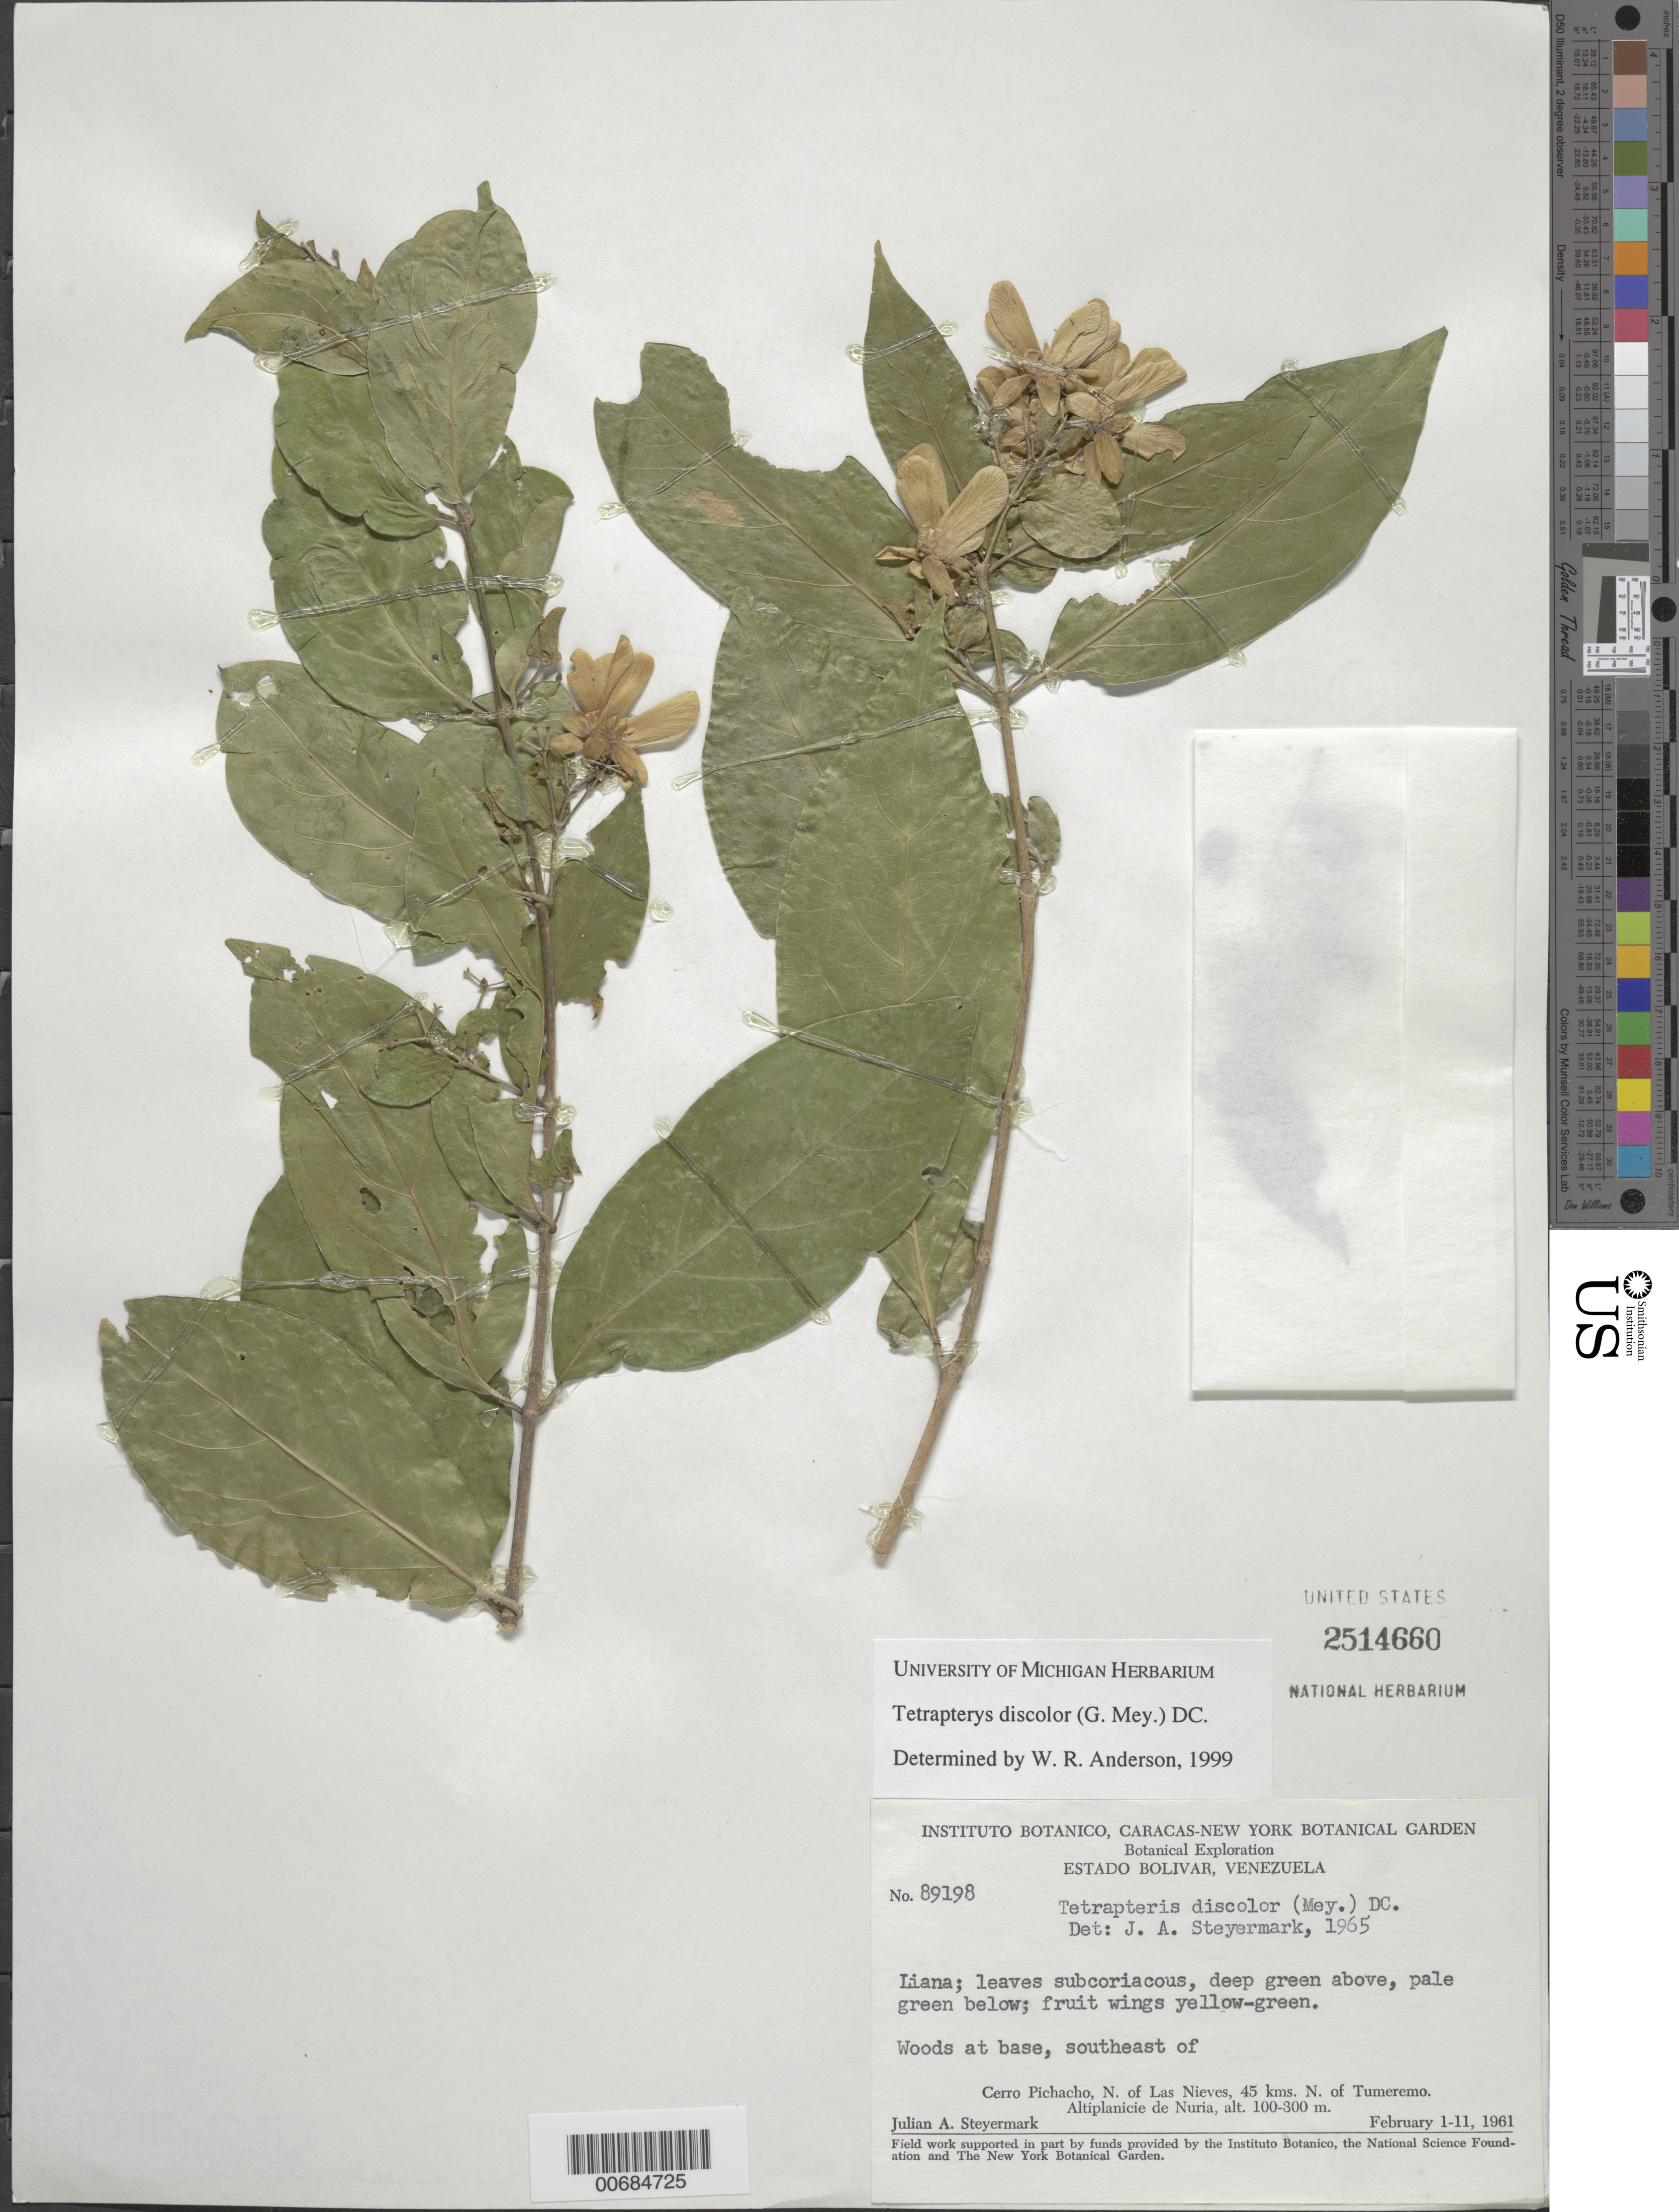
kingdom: Plantae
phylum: Tracheophyta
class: Magnoliopsida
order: Malpighiales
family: Malpighiaceae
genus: Tetrapterys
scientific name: Tetrapterys discolor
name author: (G. Mey.) DC.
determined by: Anderson, W. R., (MICH), University of Michigan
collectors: J. Steyermark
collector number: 89198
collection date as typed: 1-Feb-61 to 11-Feb-61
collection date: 1961-02-01/1961-02-11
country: Venezuela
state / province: Bolívar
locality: Cerro El Picacho, SE of; N of Las Nieves, 45 km N of Tumeremo, Altiplanicie de Nuria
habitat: Woods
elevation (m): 100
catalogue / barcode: US 2514660